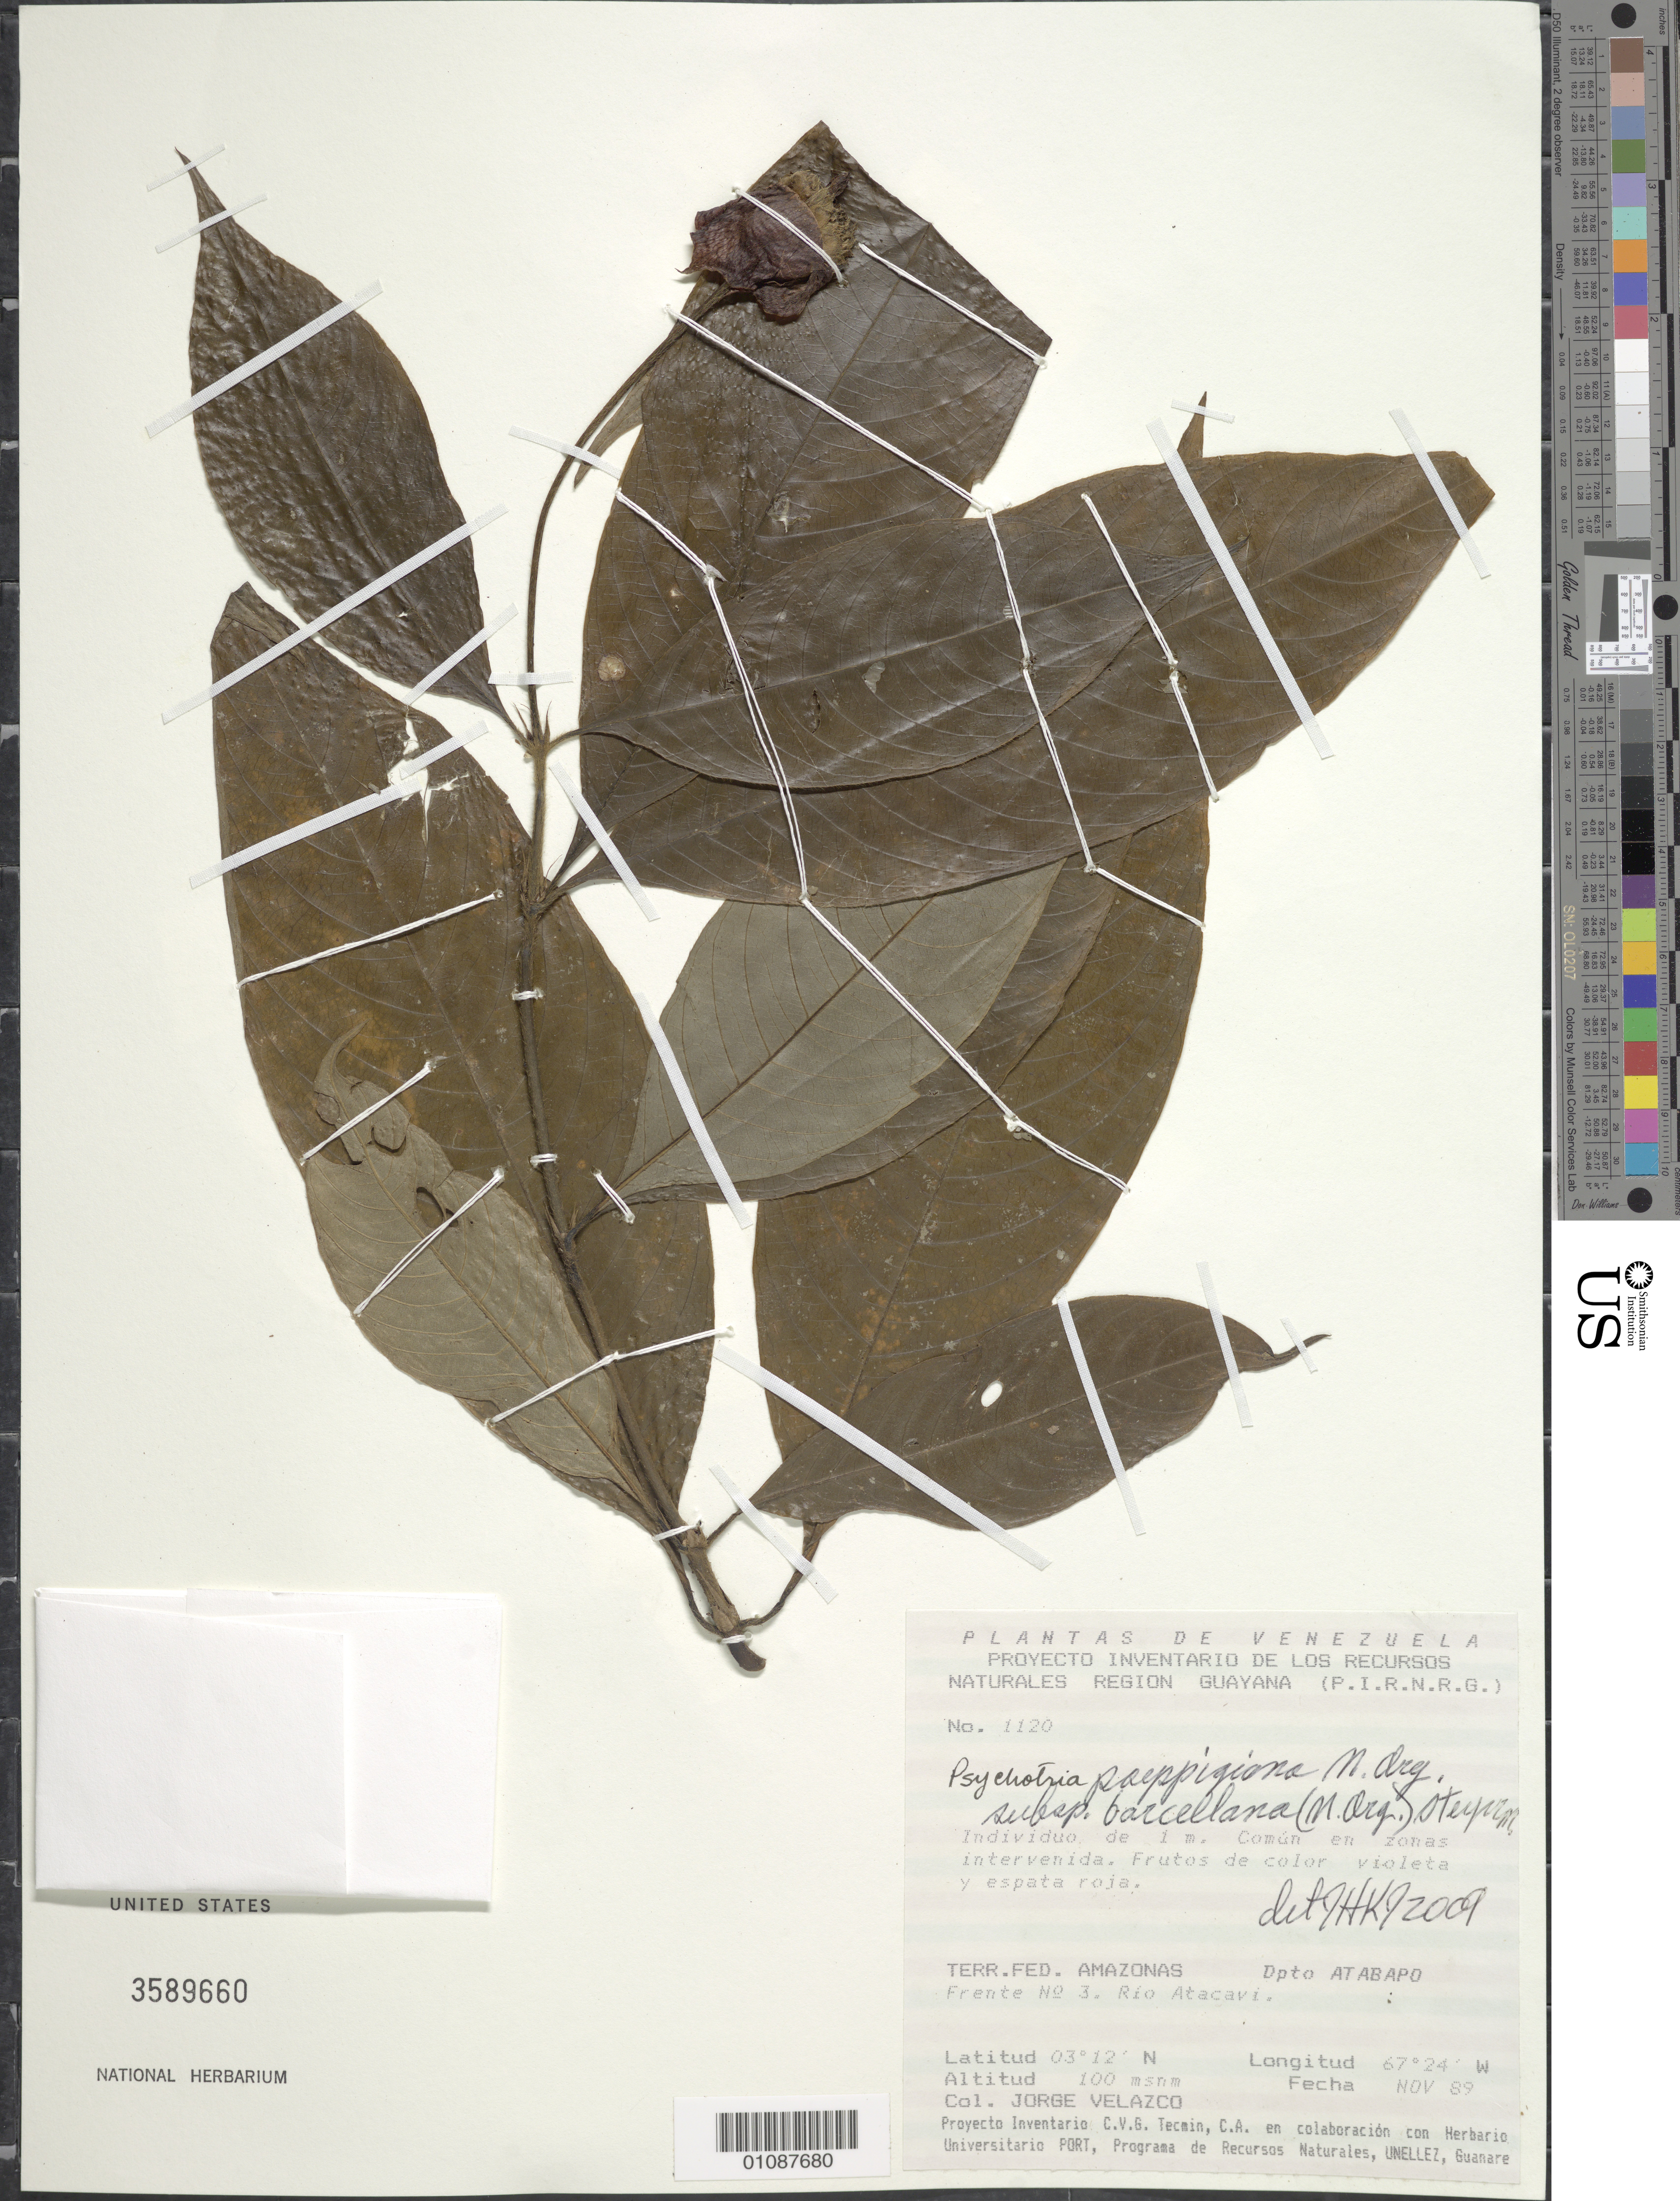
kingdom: Plantae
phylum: Tracheophyta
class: Magnoliopsida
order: Gentianales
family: Rubiaceae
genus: Psychotria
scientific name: Psychotria poeppigiana subsp. barcellana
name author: (Müll. Arg.) Steyerm.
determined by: Kirkbride, J. H.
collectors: J. Velazco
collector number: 1120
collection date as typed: Nov-89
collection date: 1989-11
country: Venezuela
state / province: Amazonas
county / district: Atabapo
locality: Frente No. 3. Rio Atacavi.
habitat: Zonas intervenida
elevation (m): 100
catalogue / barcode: US 3589660